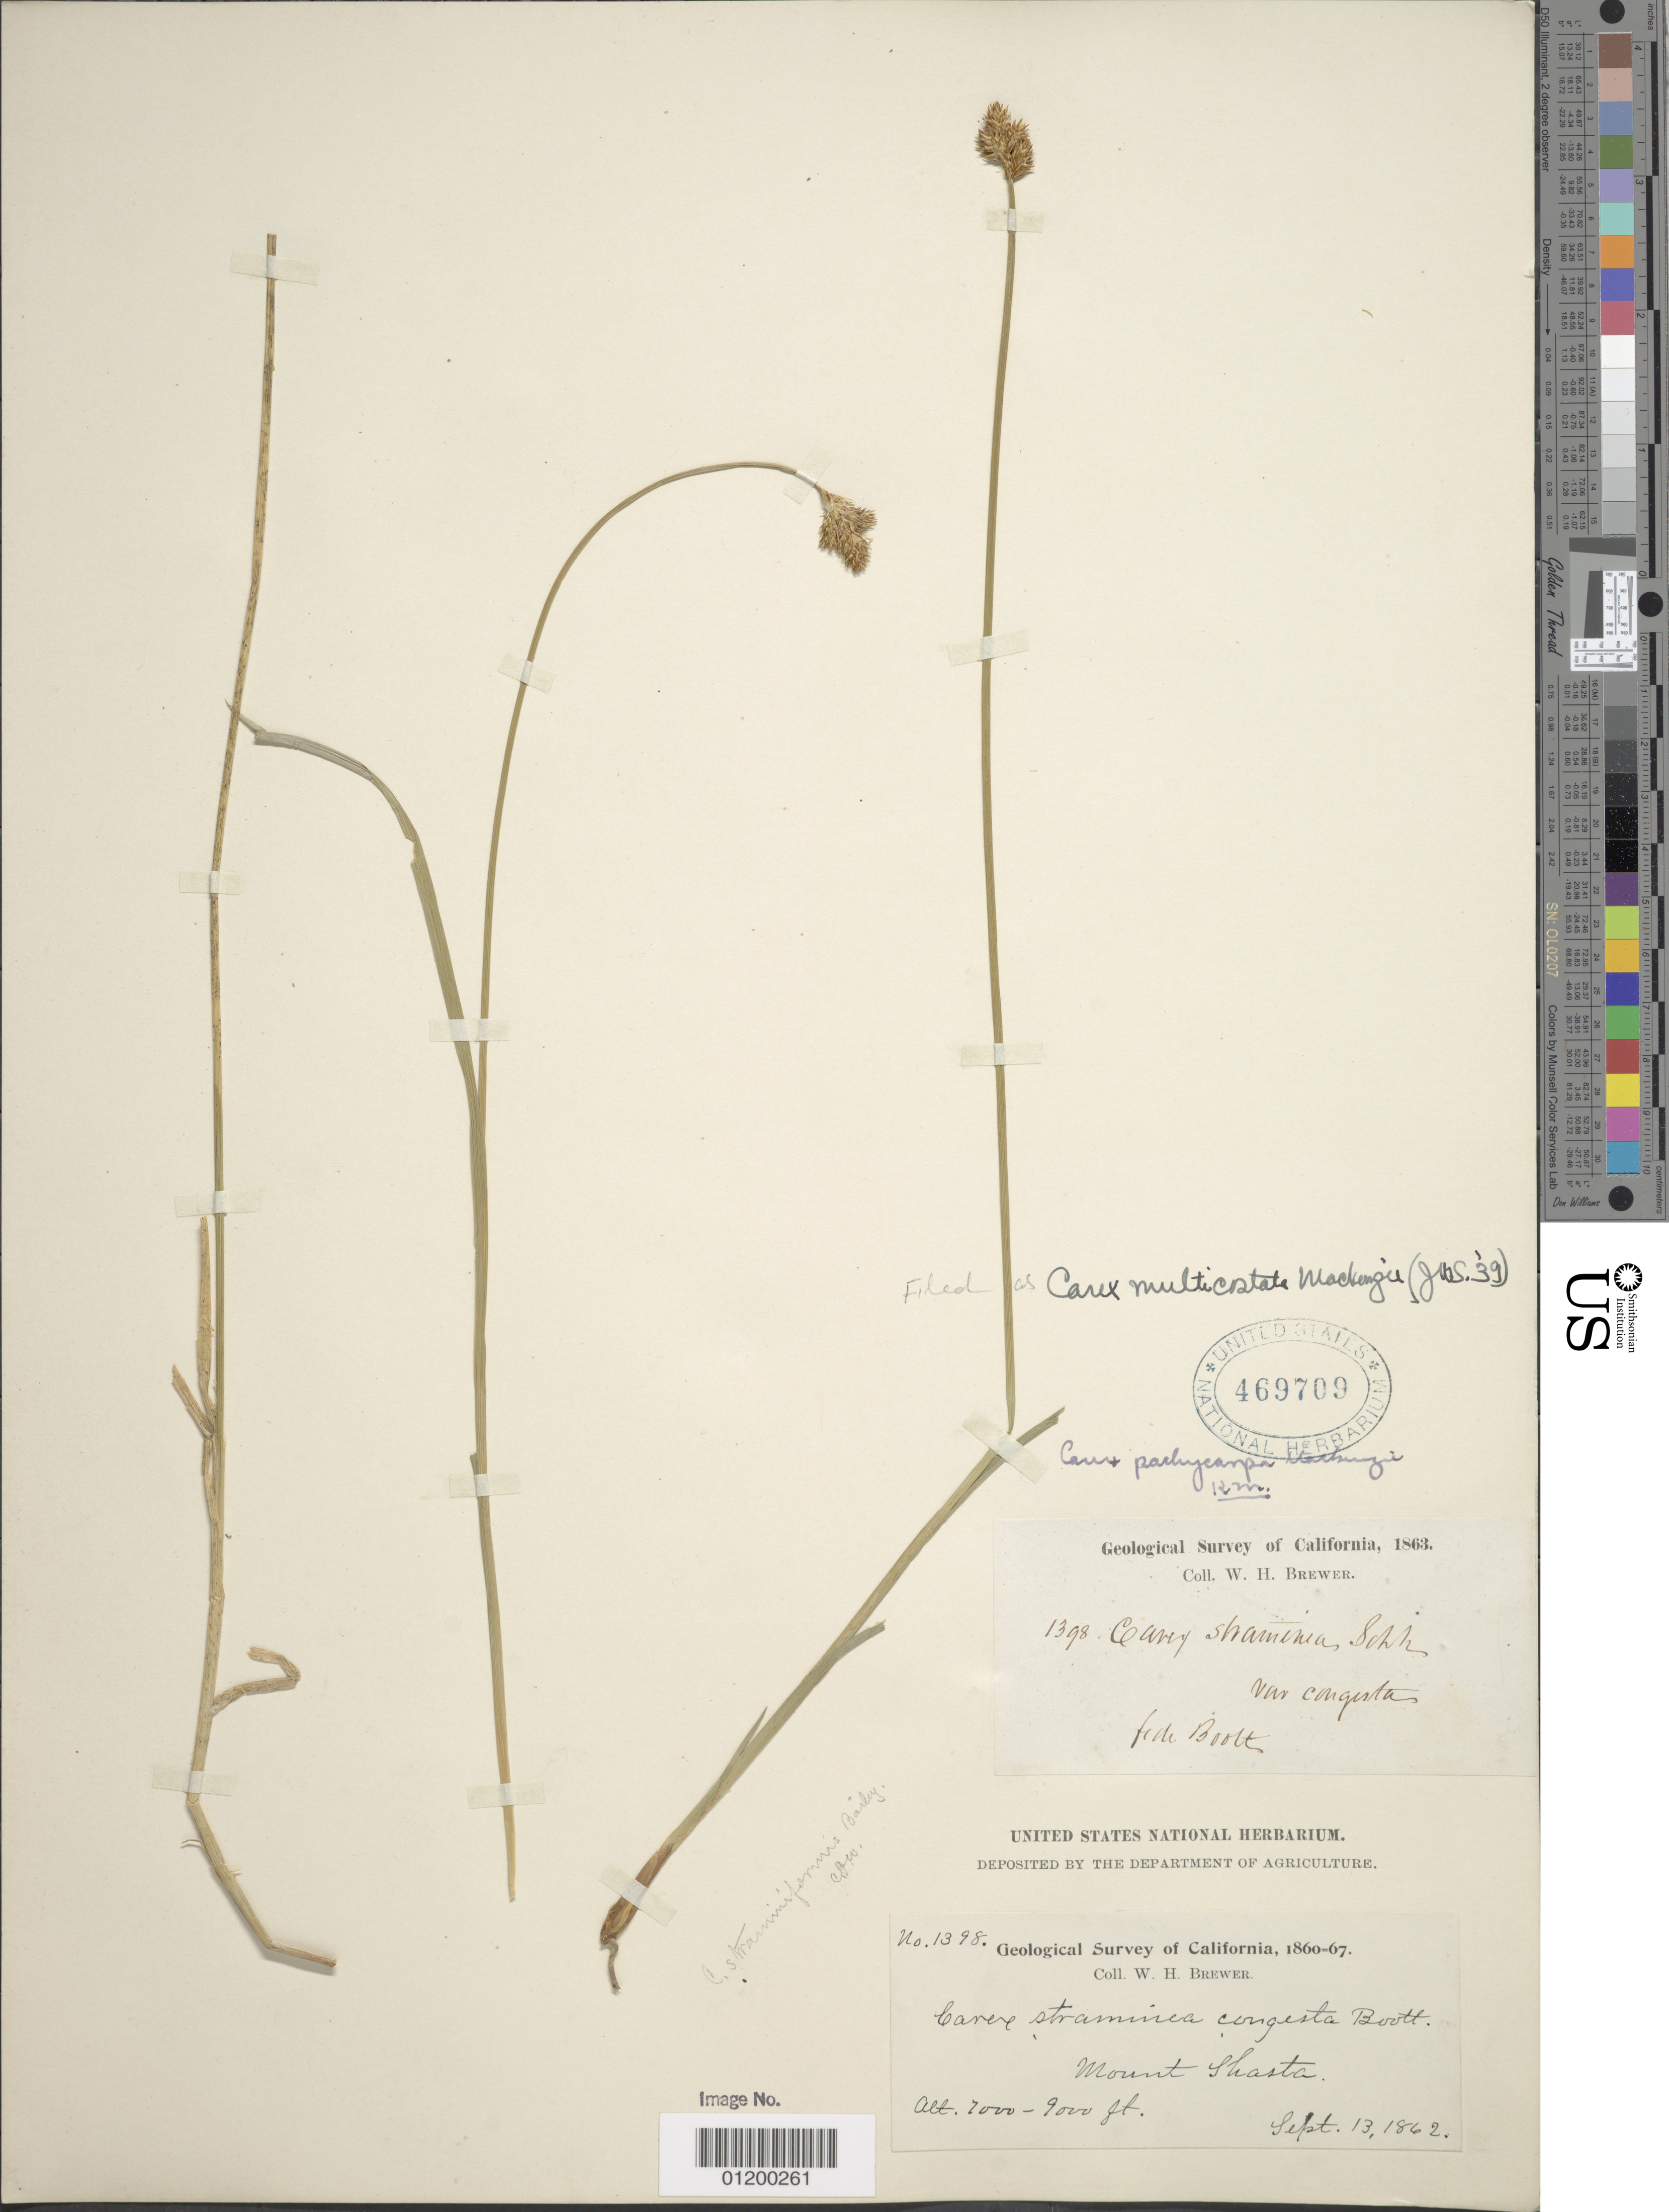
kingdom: Plantae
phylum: Tracheophyta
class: Liliopsida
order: Poales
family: Cyperaceae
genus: Carex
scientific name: Carex multicostata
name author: Mack.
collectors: W. H. Brewer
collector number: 1398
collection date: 1862-09-13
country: United States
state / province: California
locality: Mount Shasta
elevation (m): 2134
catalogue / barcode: US 469709